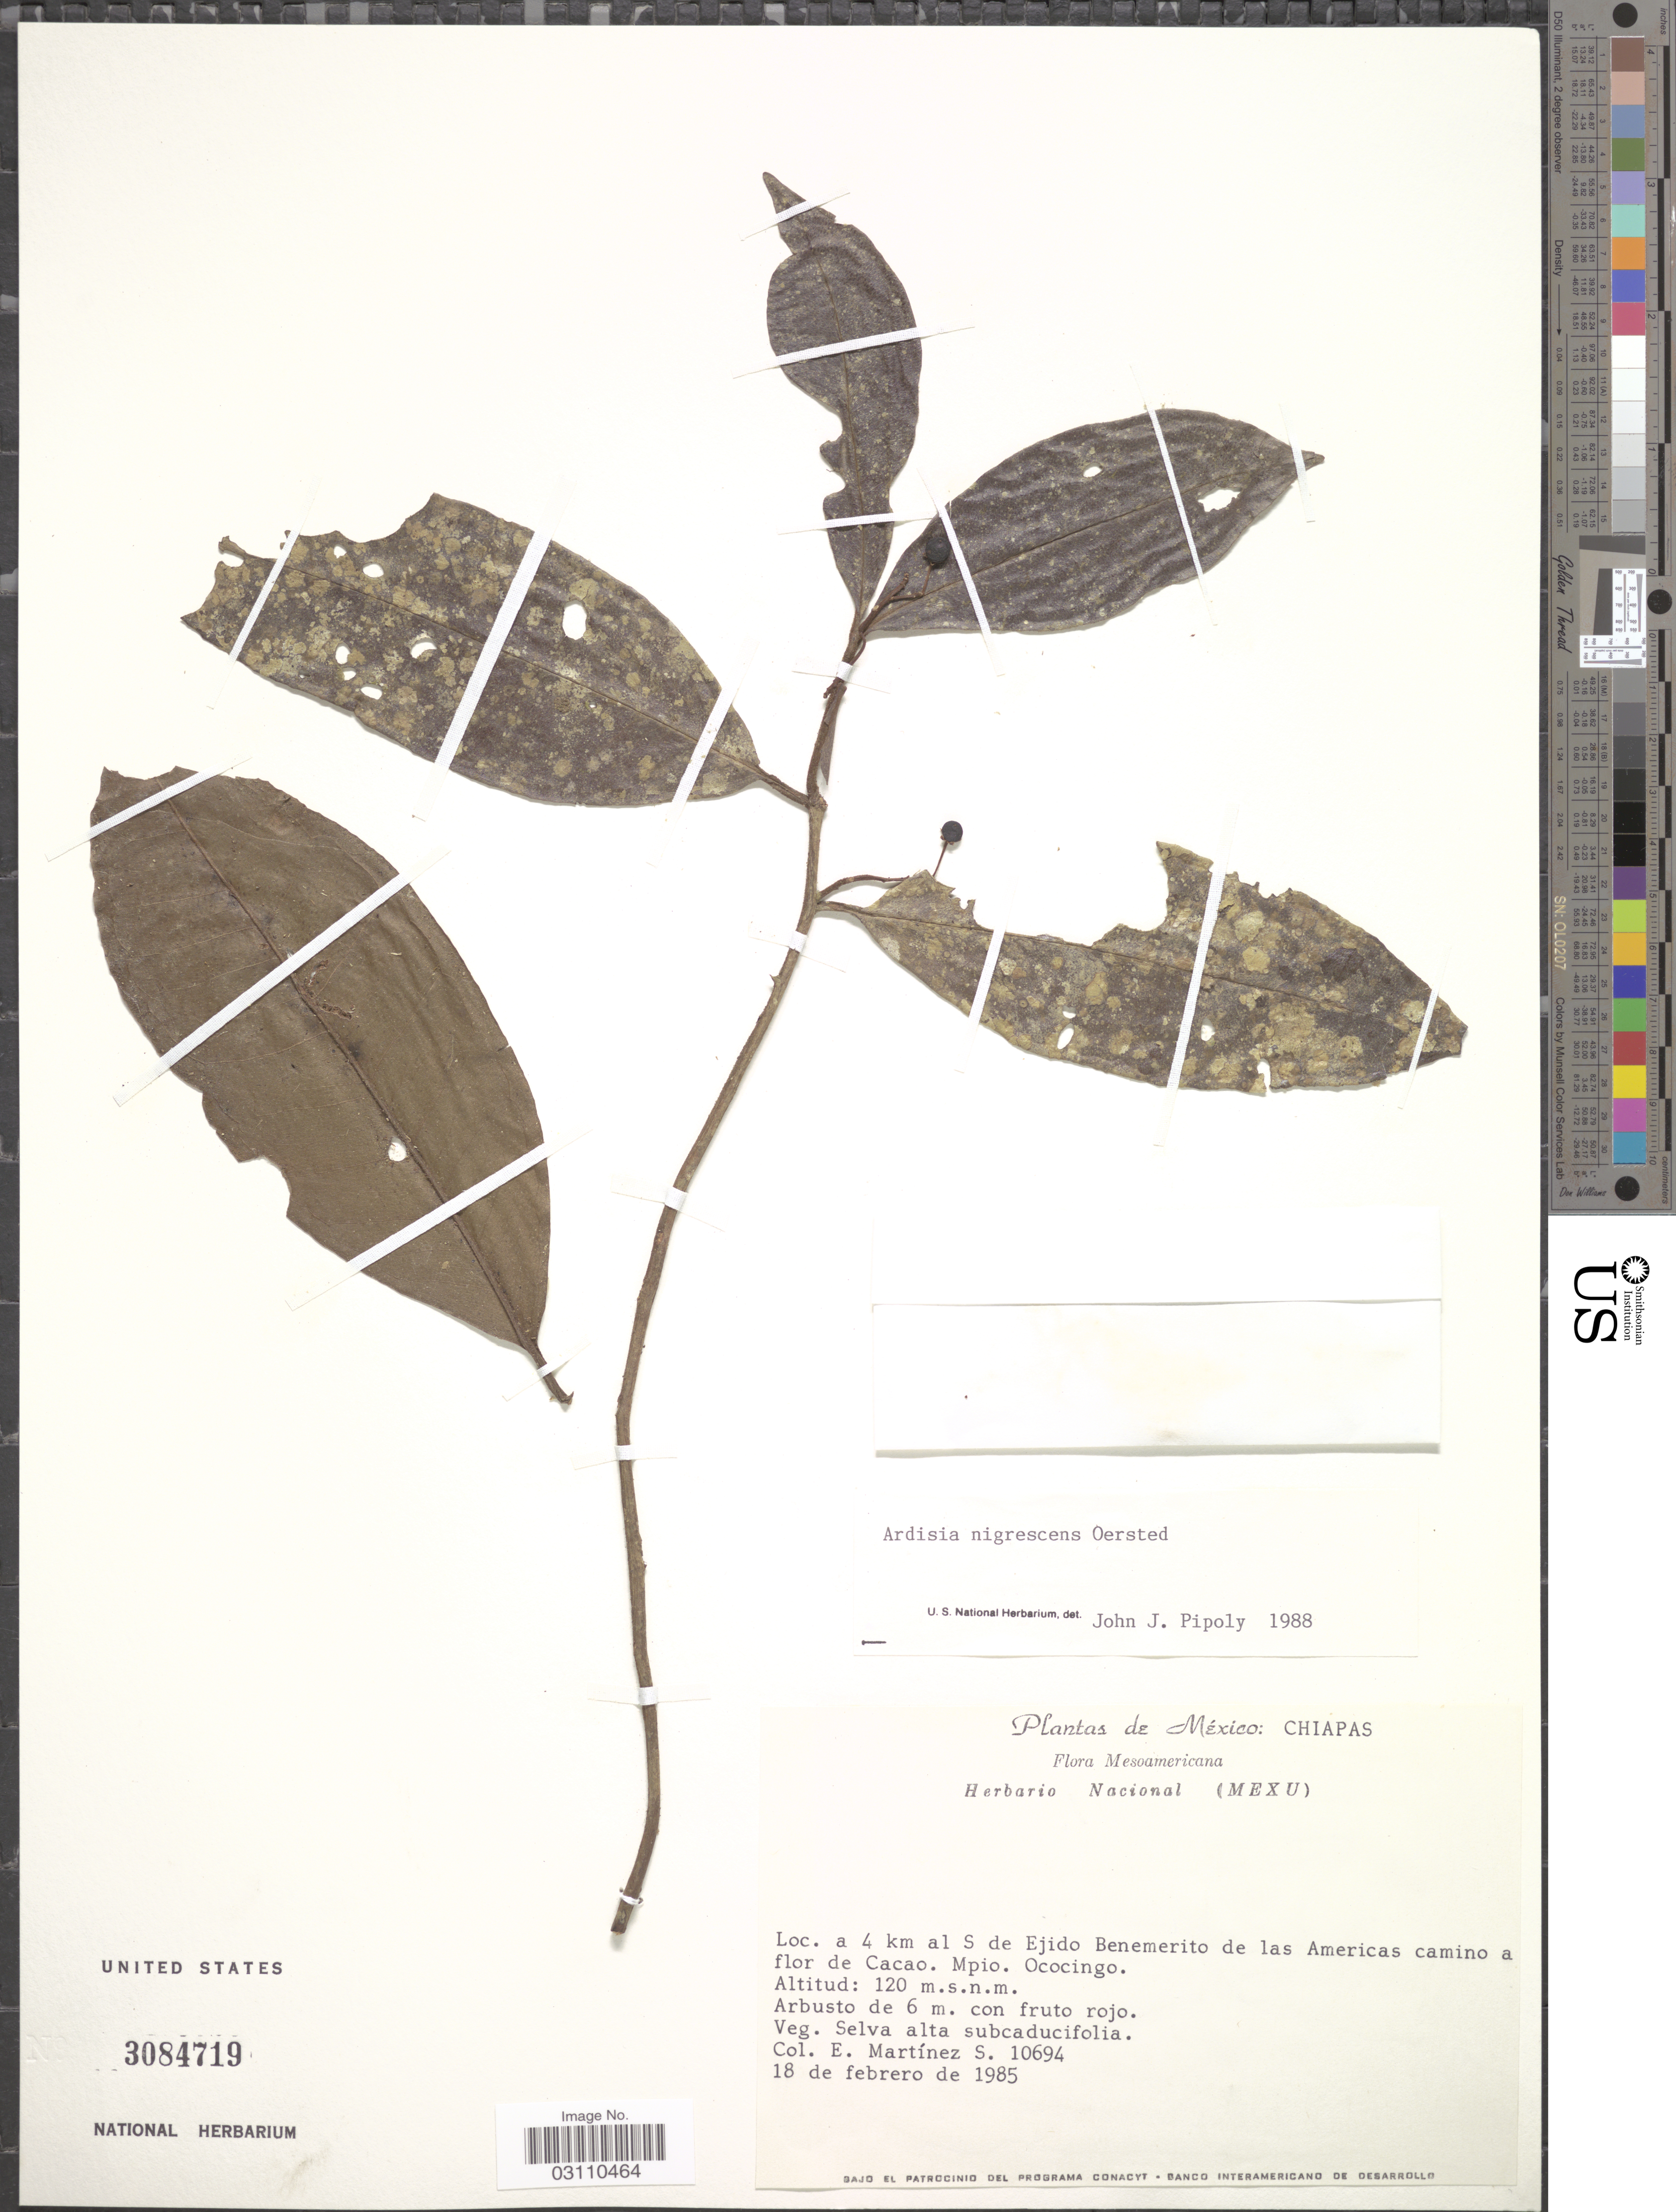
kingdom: Plantae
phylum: Tracheophyta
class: Magnoliopsida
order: Ericales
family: Primulaceae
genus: Ardisia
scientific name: Ardisia nigrescens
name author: Oerst.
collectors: E. M. Martínez S.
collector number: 10694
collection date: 1985-02-18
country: Mexico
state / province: Chiapas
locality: A 4 km al S de Ejido Benemerito de las Americas camino a flor de Cacao. Mpio. Ococingo.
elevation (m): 120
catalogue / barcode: US 3084719